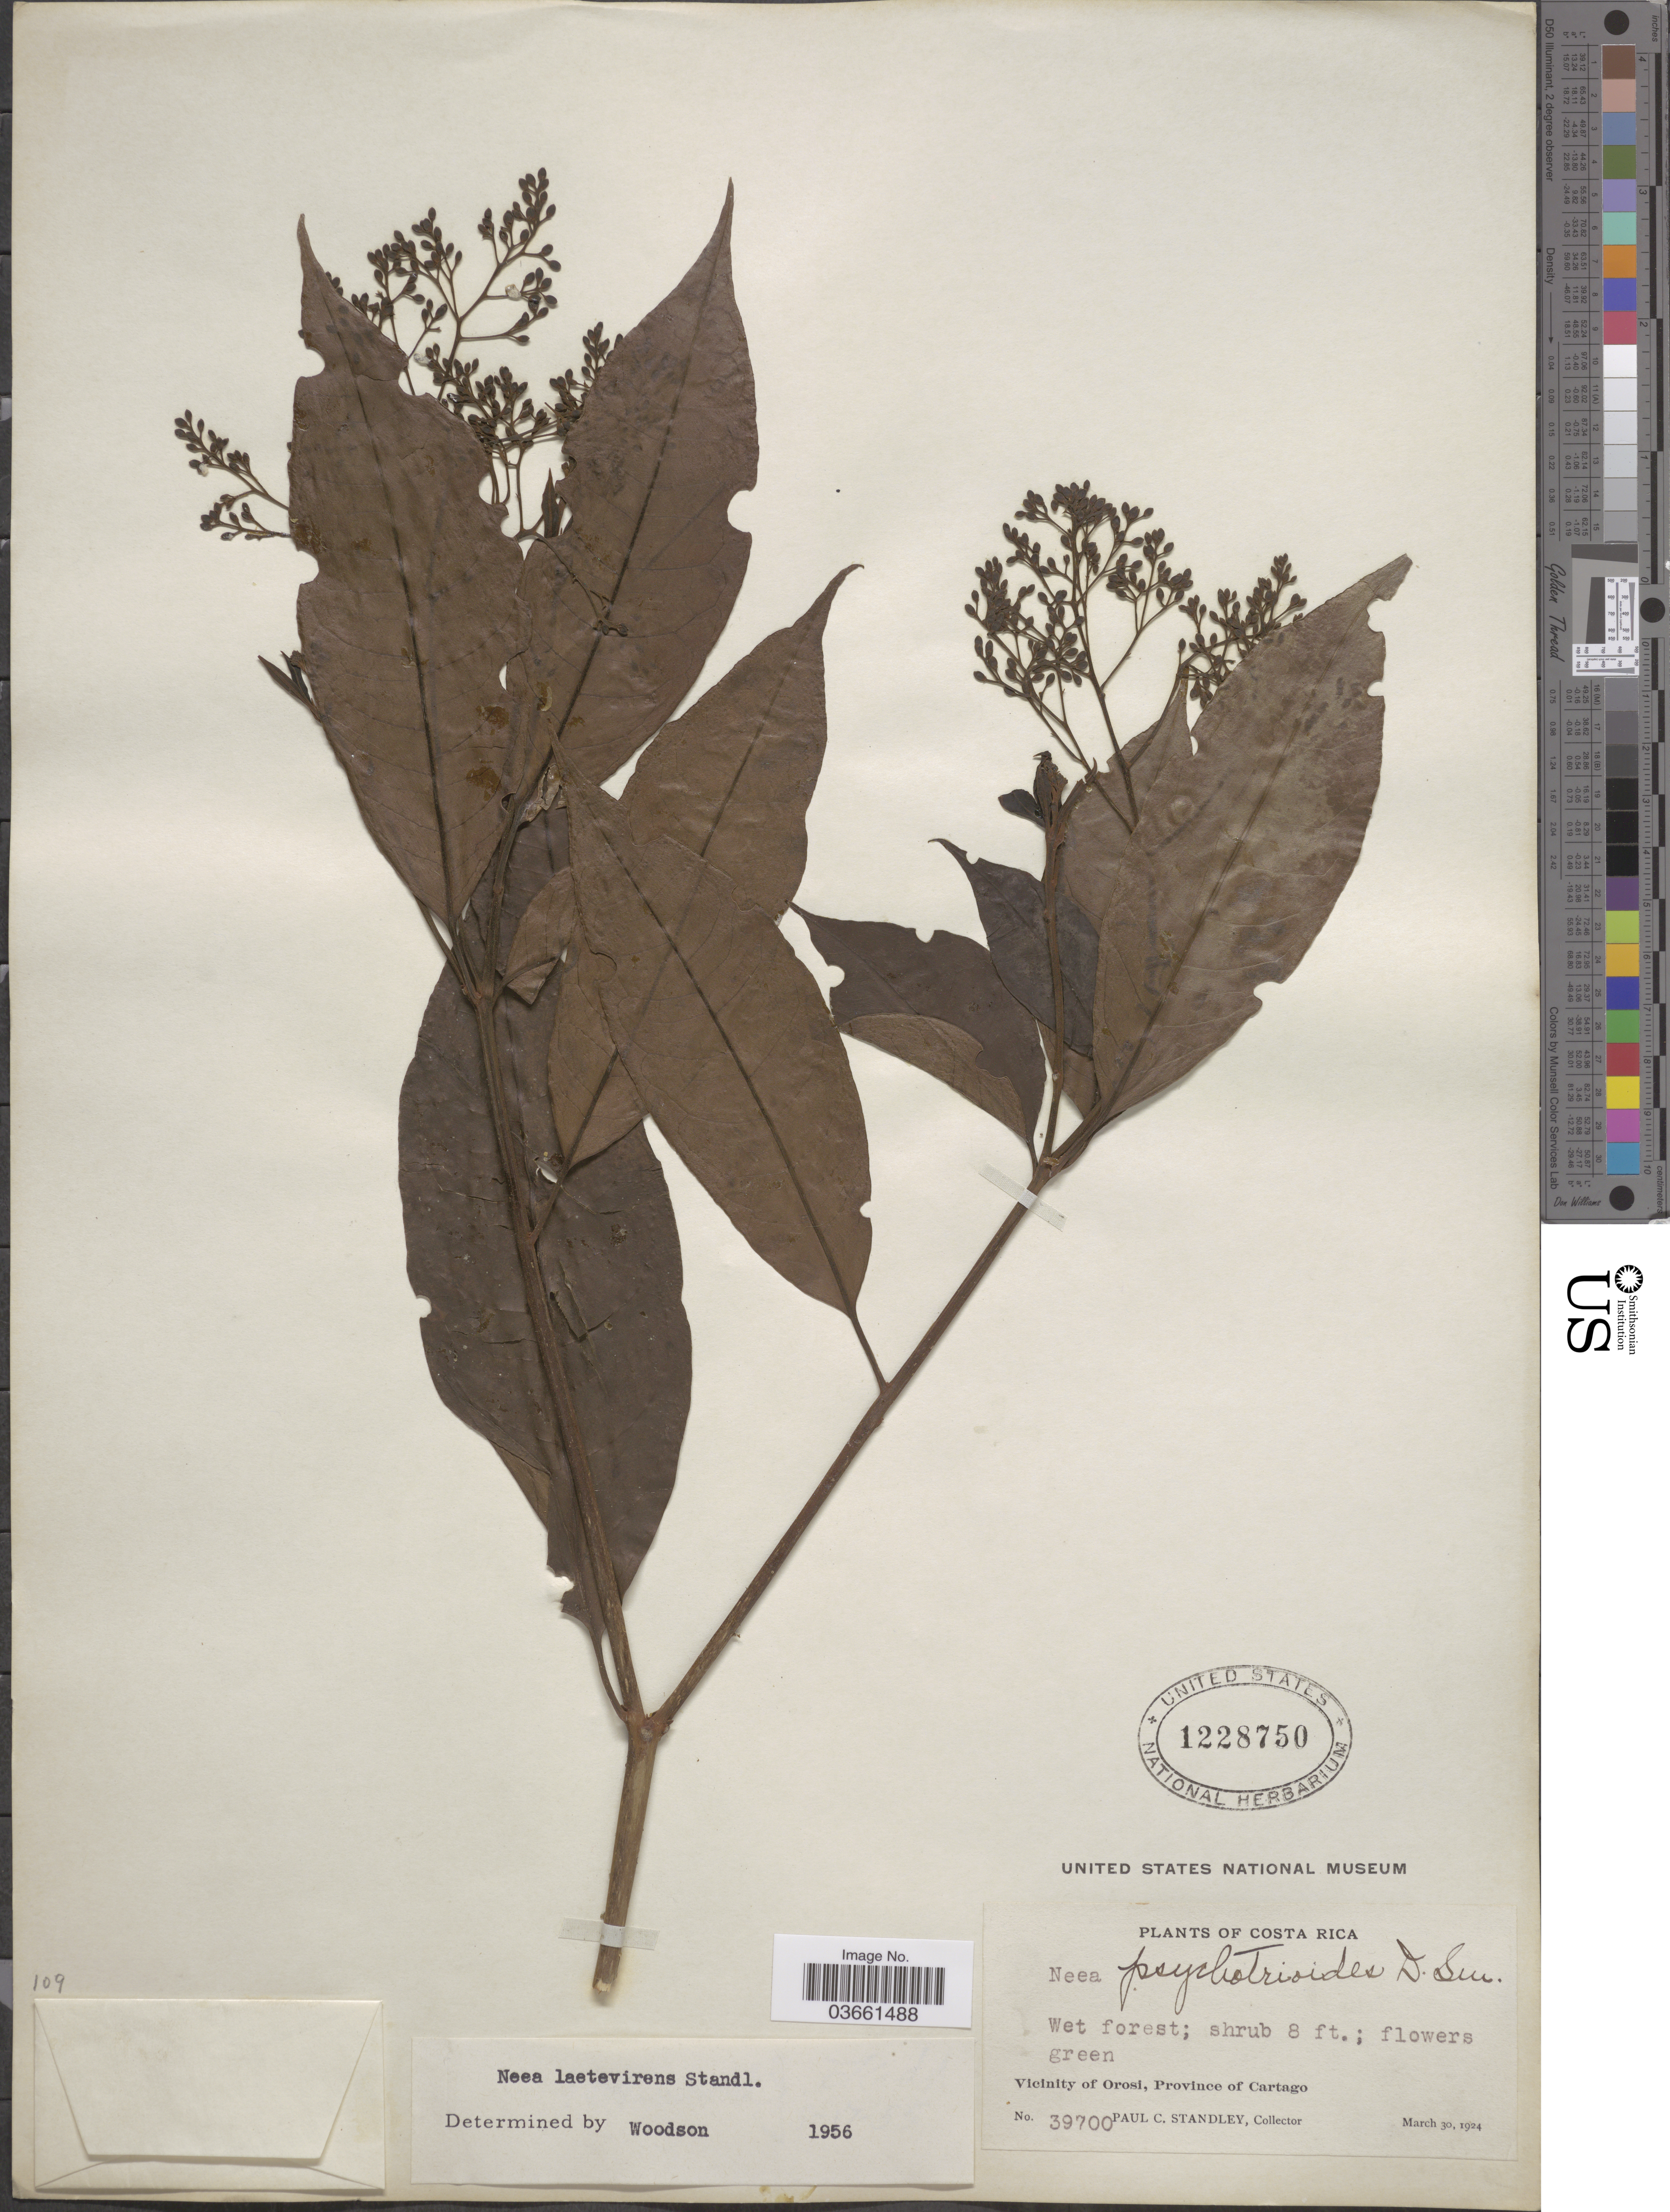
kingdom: Plantae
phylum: Tracheophyta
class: Magnoliopsida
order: Caryophyllales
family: Nyctaginaceae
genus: Neea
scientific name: Neea laetevirens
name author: Standl.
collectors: P. C. Standley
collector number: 39700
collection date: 1924-03-30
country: Costa Rica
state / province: Cartago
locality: Vicinity of Orosi.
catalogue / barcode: US 1228750